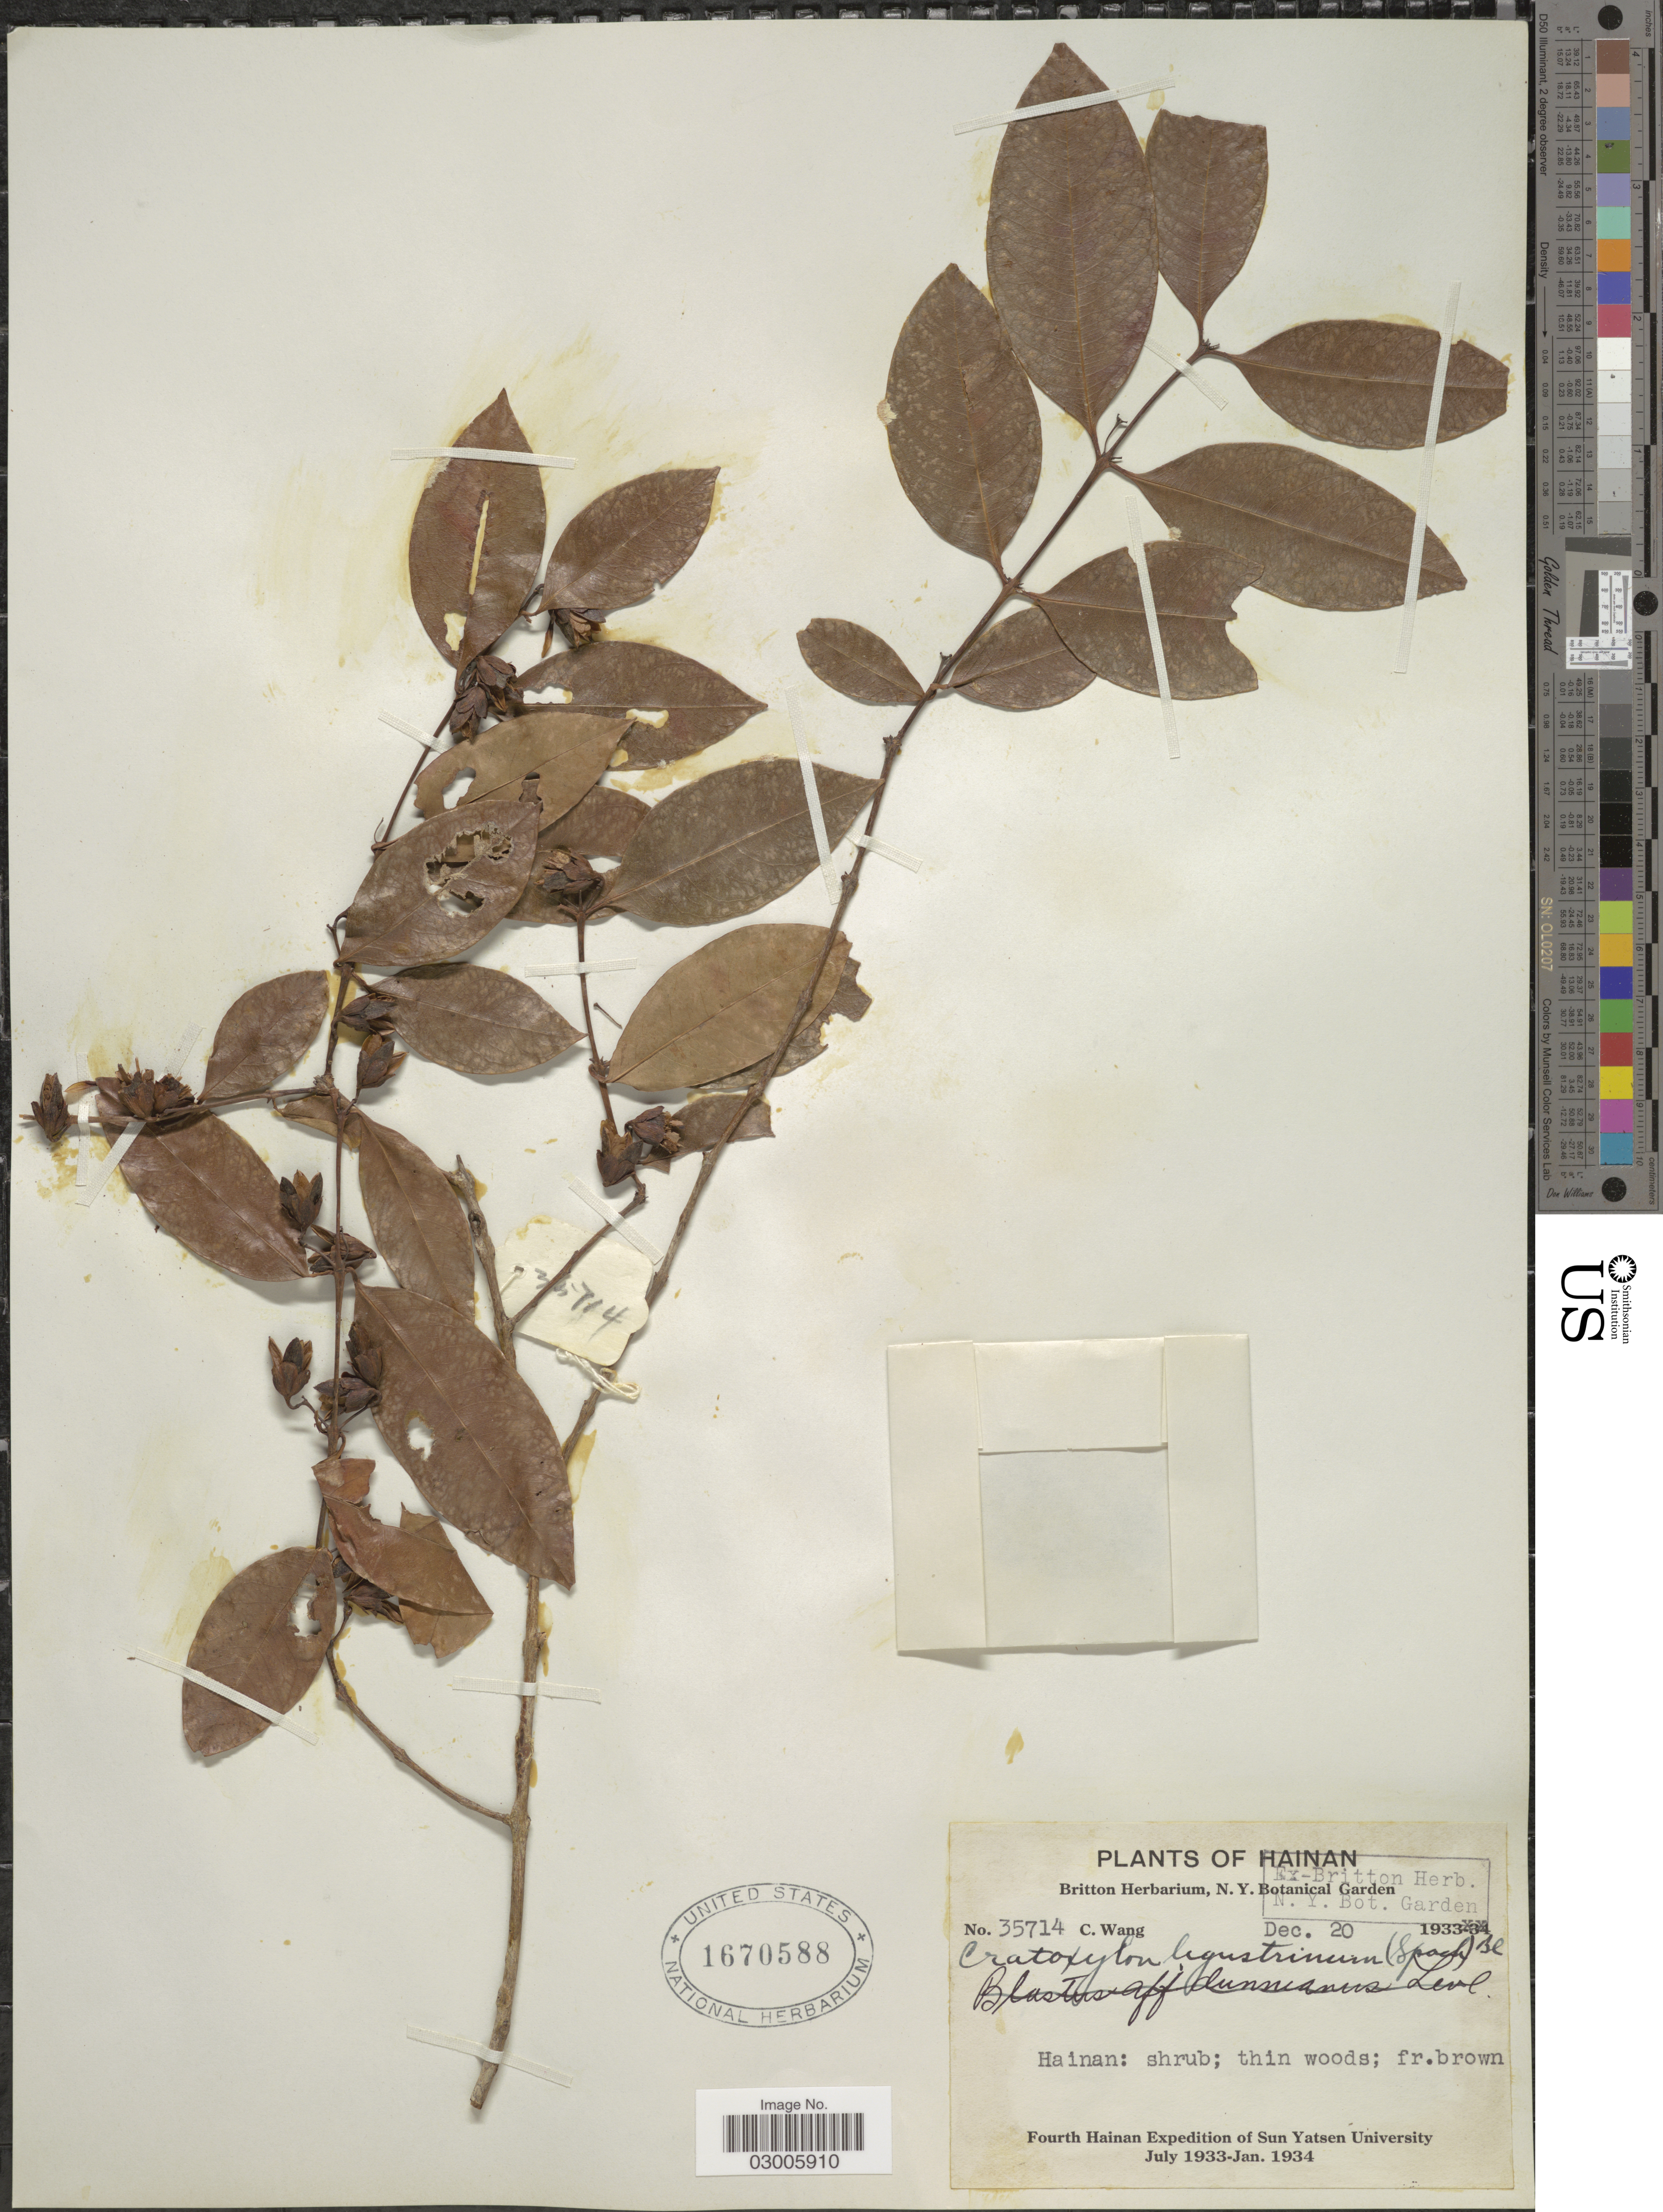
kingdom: Plantae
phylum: Tracheophyta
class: Magnoliopsida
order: Malpighiales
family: Hypericaceae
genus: Cratoxylum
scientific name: Cratoxylum ligustrinum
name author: (Spach) Blume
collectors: C. Wang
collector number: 35714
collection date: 1933-12-20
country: China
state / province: Hainan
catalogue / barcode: US 1670588